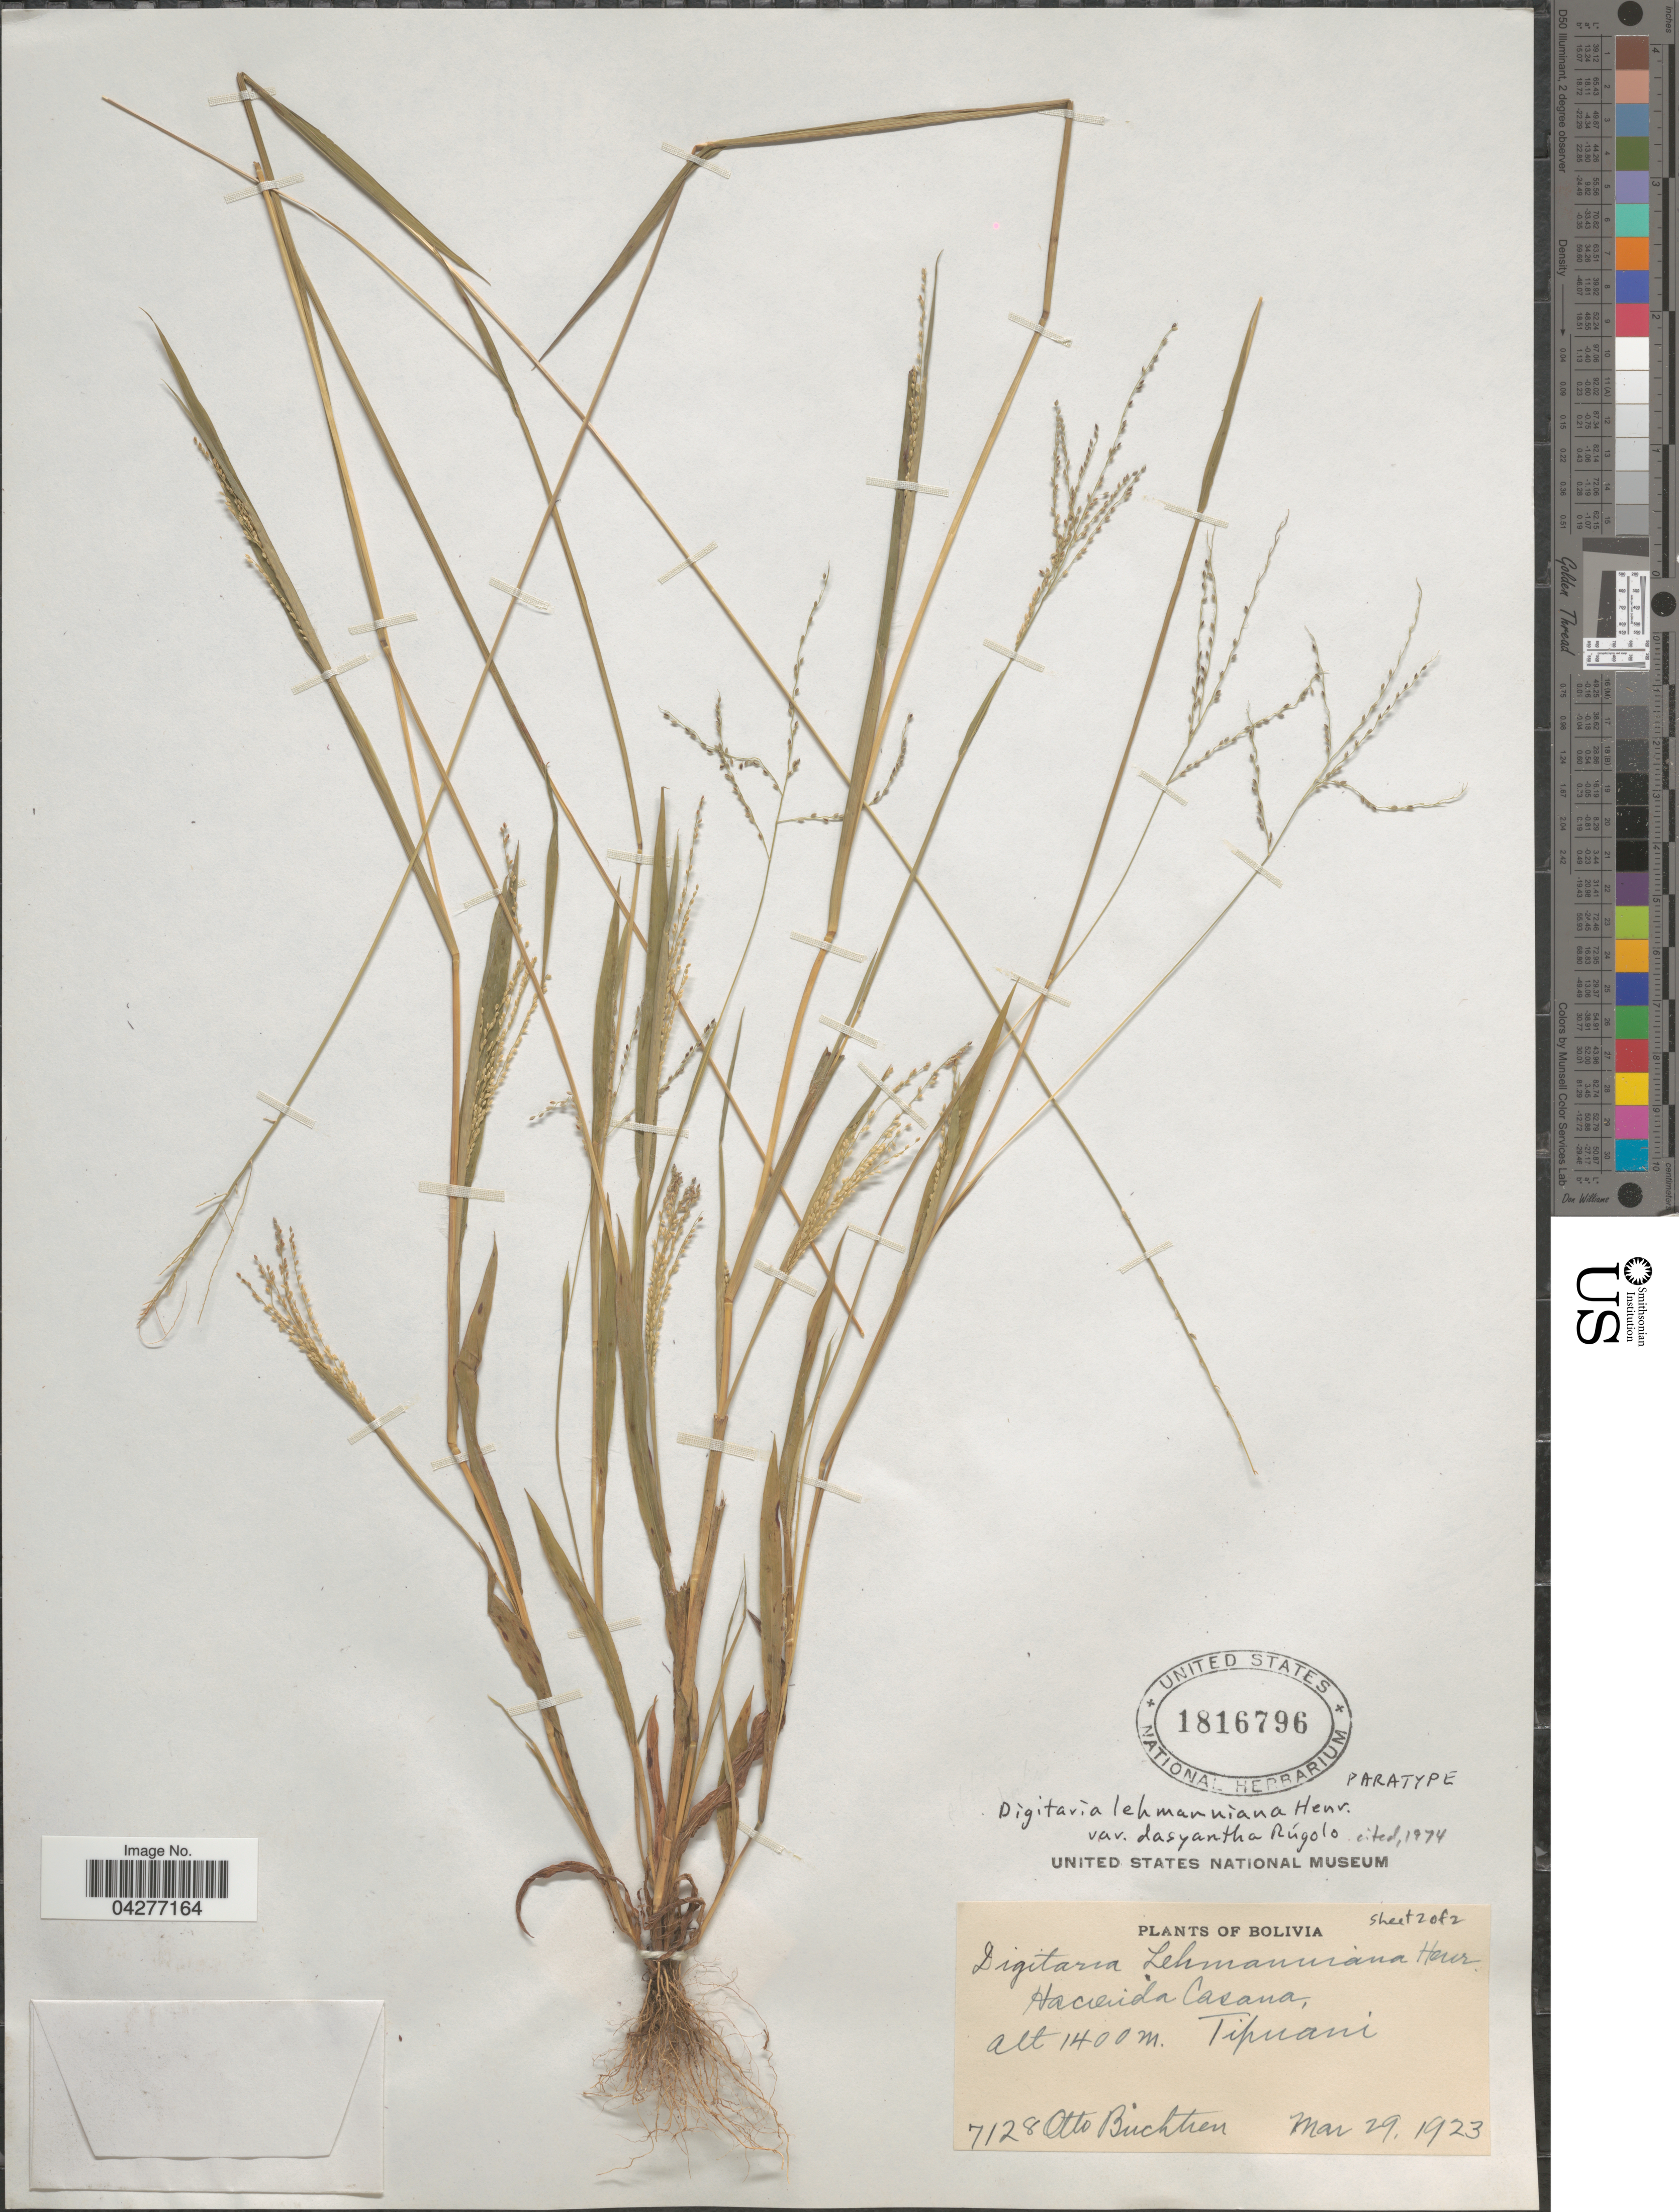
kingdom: Plantae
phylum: Tracheophyta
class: Liliopsida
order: Poales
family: Poaceae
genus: Digitaria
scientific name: Digitaria lehmanniana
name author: Henr.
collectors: O. Buchtien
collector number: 7128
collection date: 1923-03-29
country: Bolivia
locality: Hacienda Casana, Tipuani.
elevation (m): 1400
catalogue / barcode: US 1816796